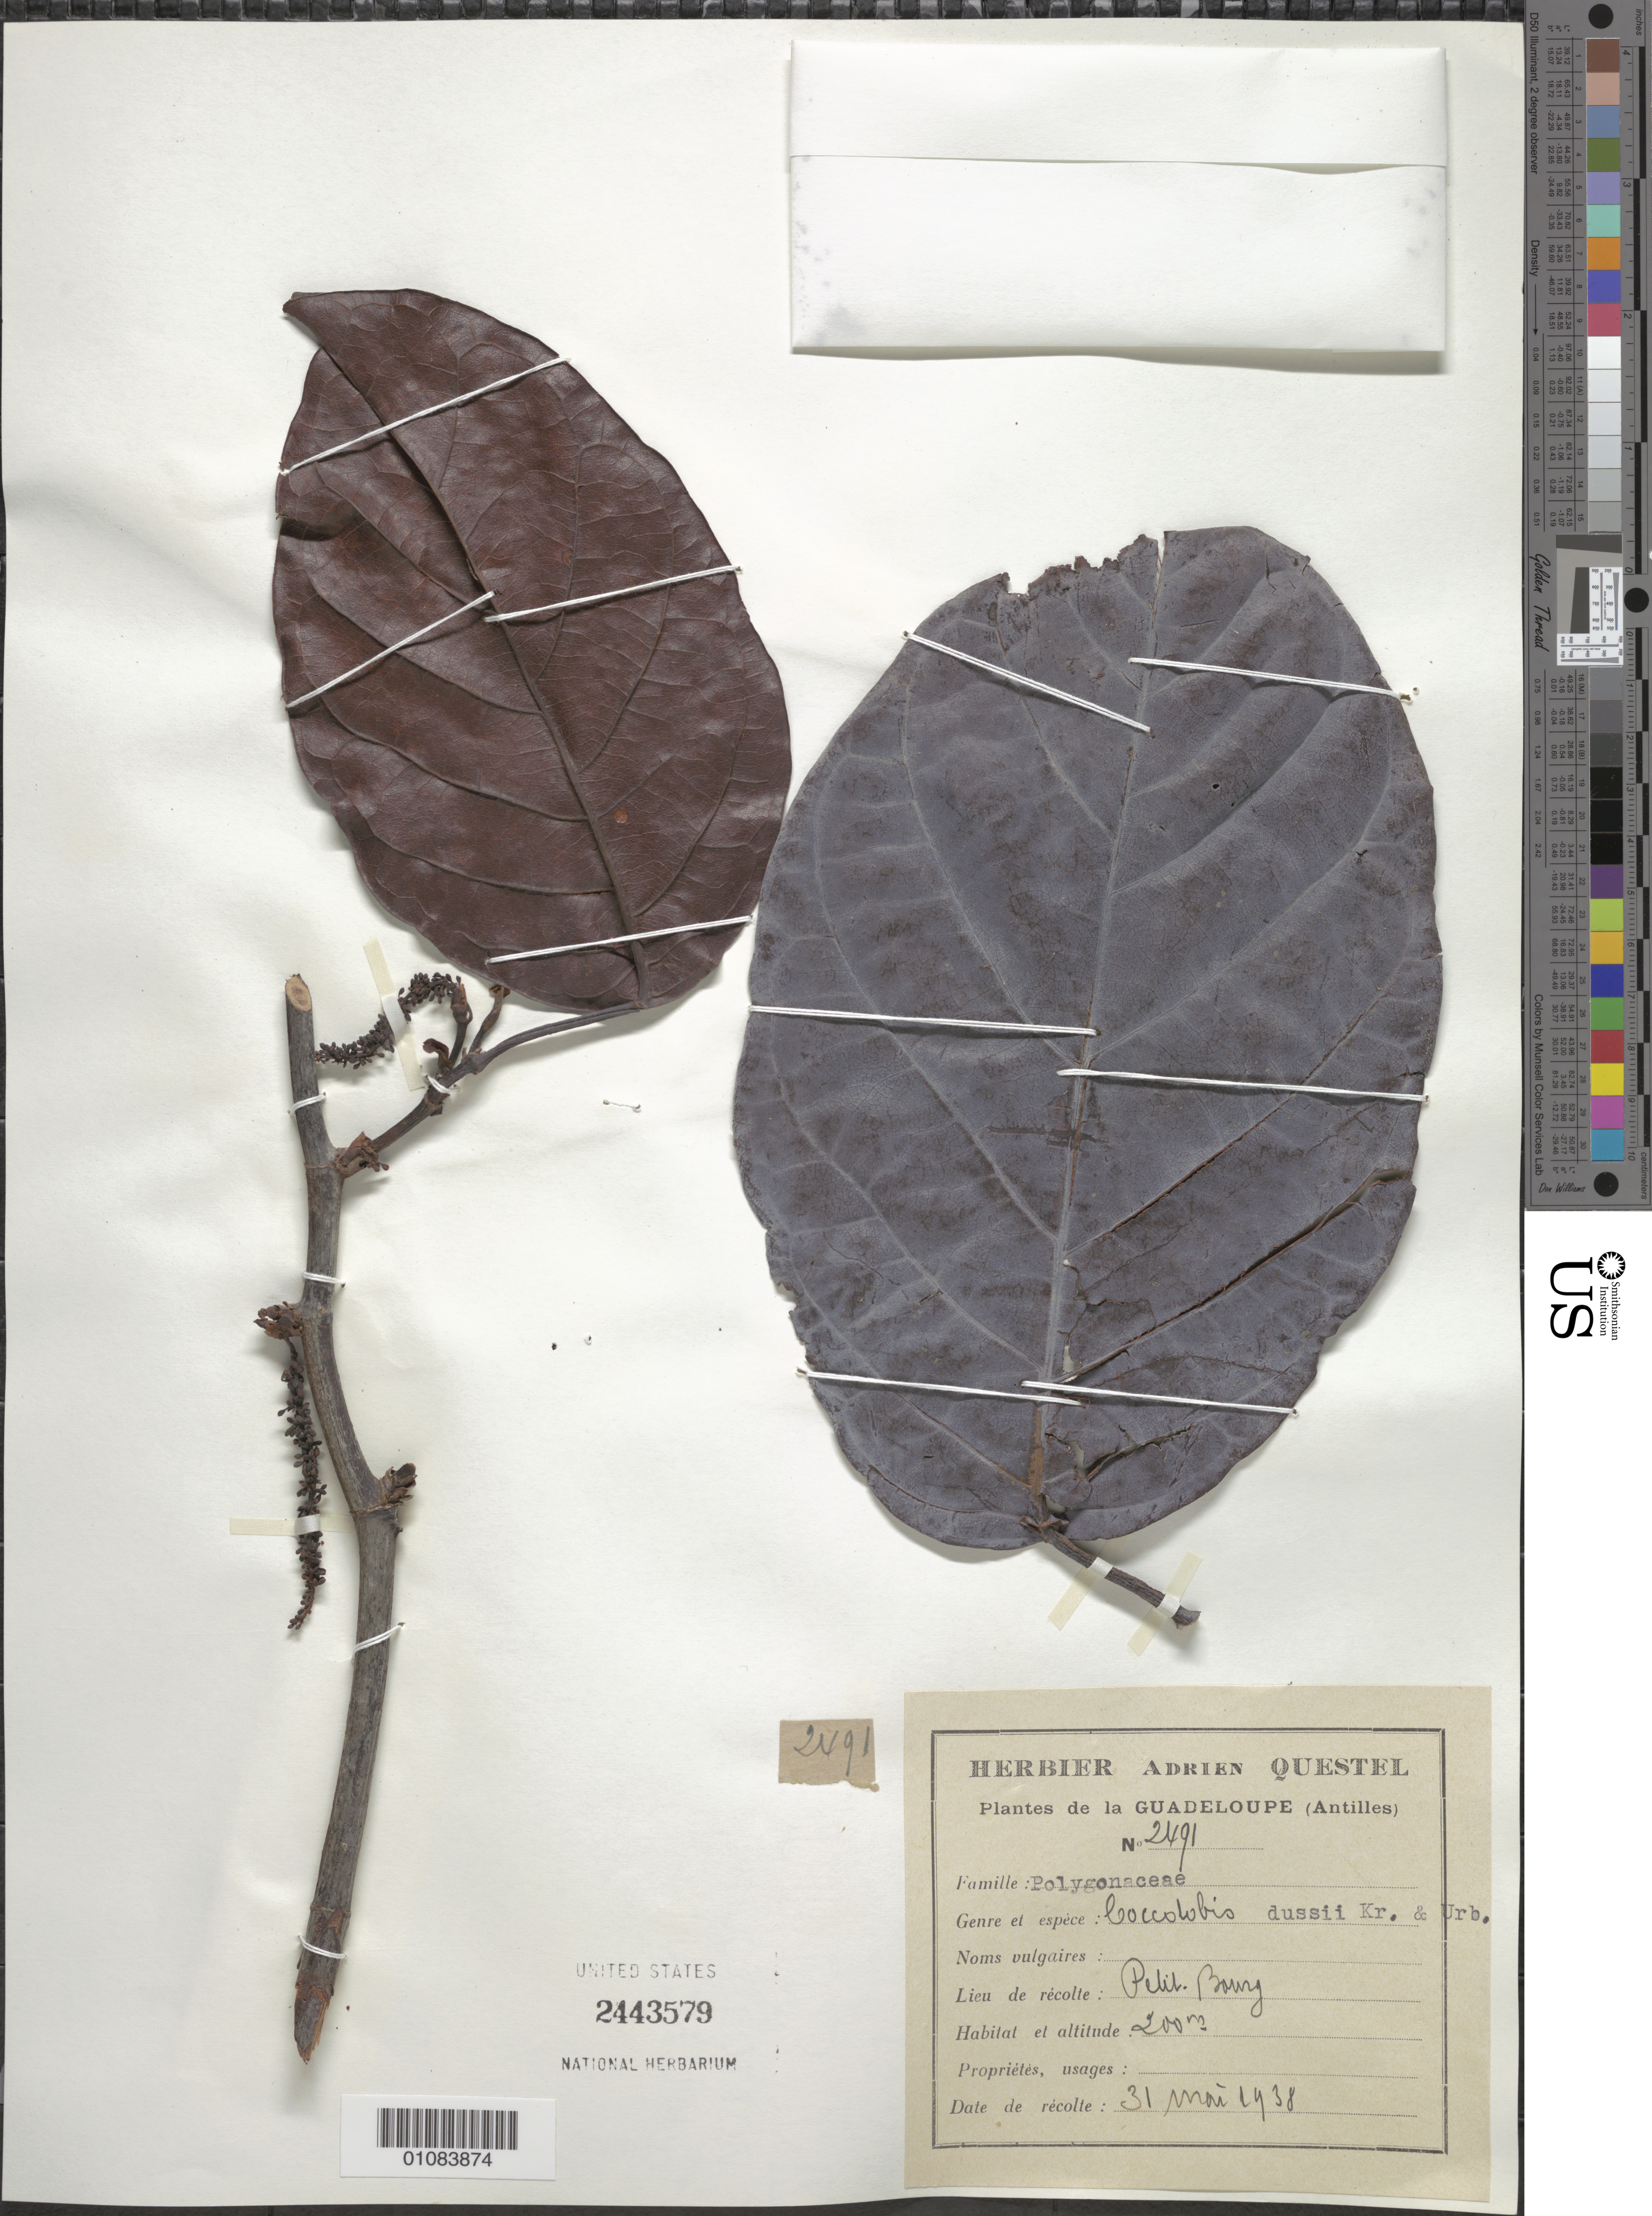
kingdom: Plantae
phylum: Tracheophyta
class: Magnoliopsida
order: Caryophyllales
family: Polygonaceae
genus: Coccoloba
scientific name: Coccoloba dussii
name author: Lindau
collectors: A. Questel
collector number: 2491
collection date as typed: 31 May 1938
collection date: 1938-05-31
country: Guadeloupe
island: Basse Terre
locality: Petit Bourg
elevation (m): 200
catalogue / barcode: US 2443579